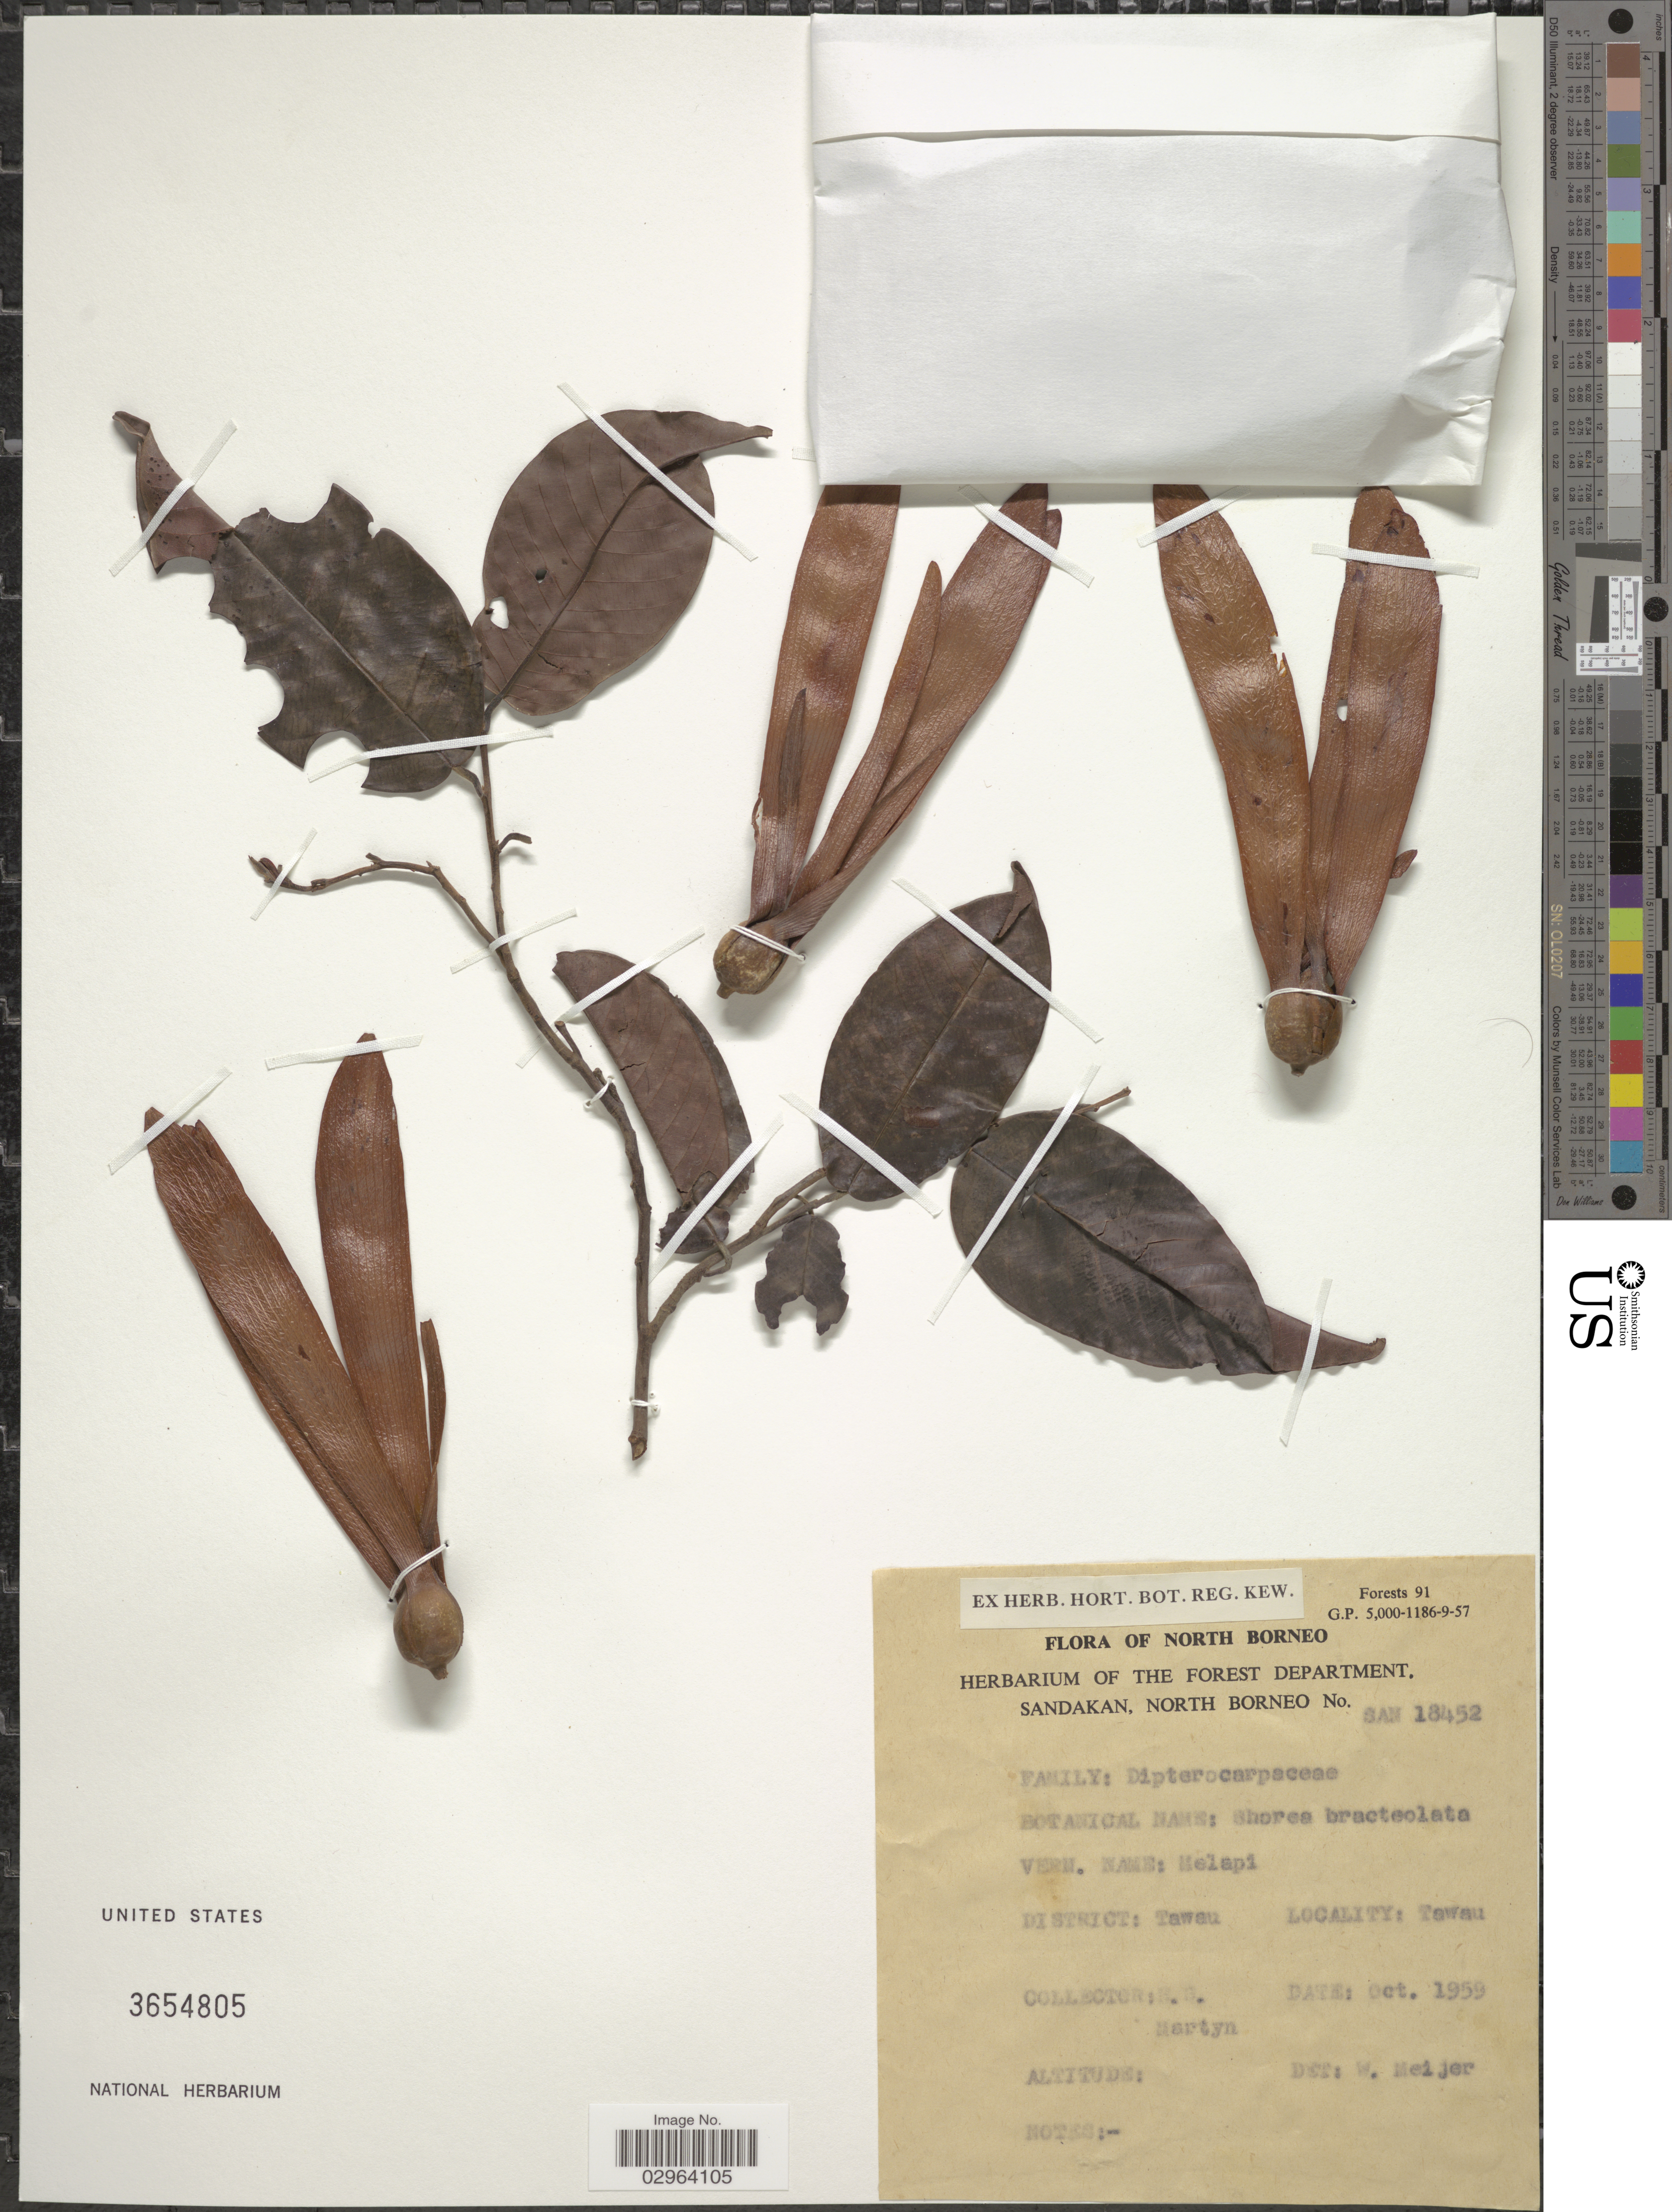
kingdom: Plantae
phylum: Tracheophyta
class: Magnoliopsida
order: Malvales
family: Dipterocarpaceae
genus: Anthoshorea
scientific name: Anthoshorea bracteolata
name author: (Dyer) P.S. Ashton & J. Heck.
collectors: H. Martyn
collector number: SAN 18452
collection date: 1959-10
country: Malaysia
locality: North Borneo. District: Tawau. Tawau.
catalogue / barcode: US 3654805